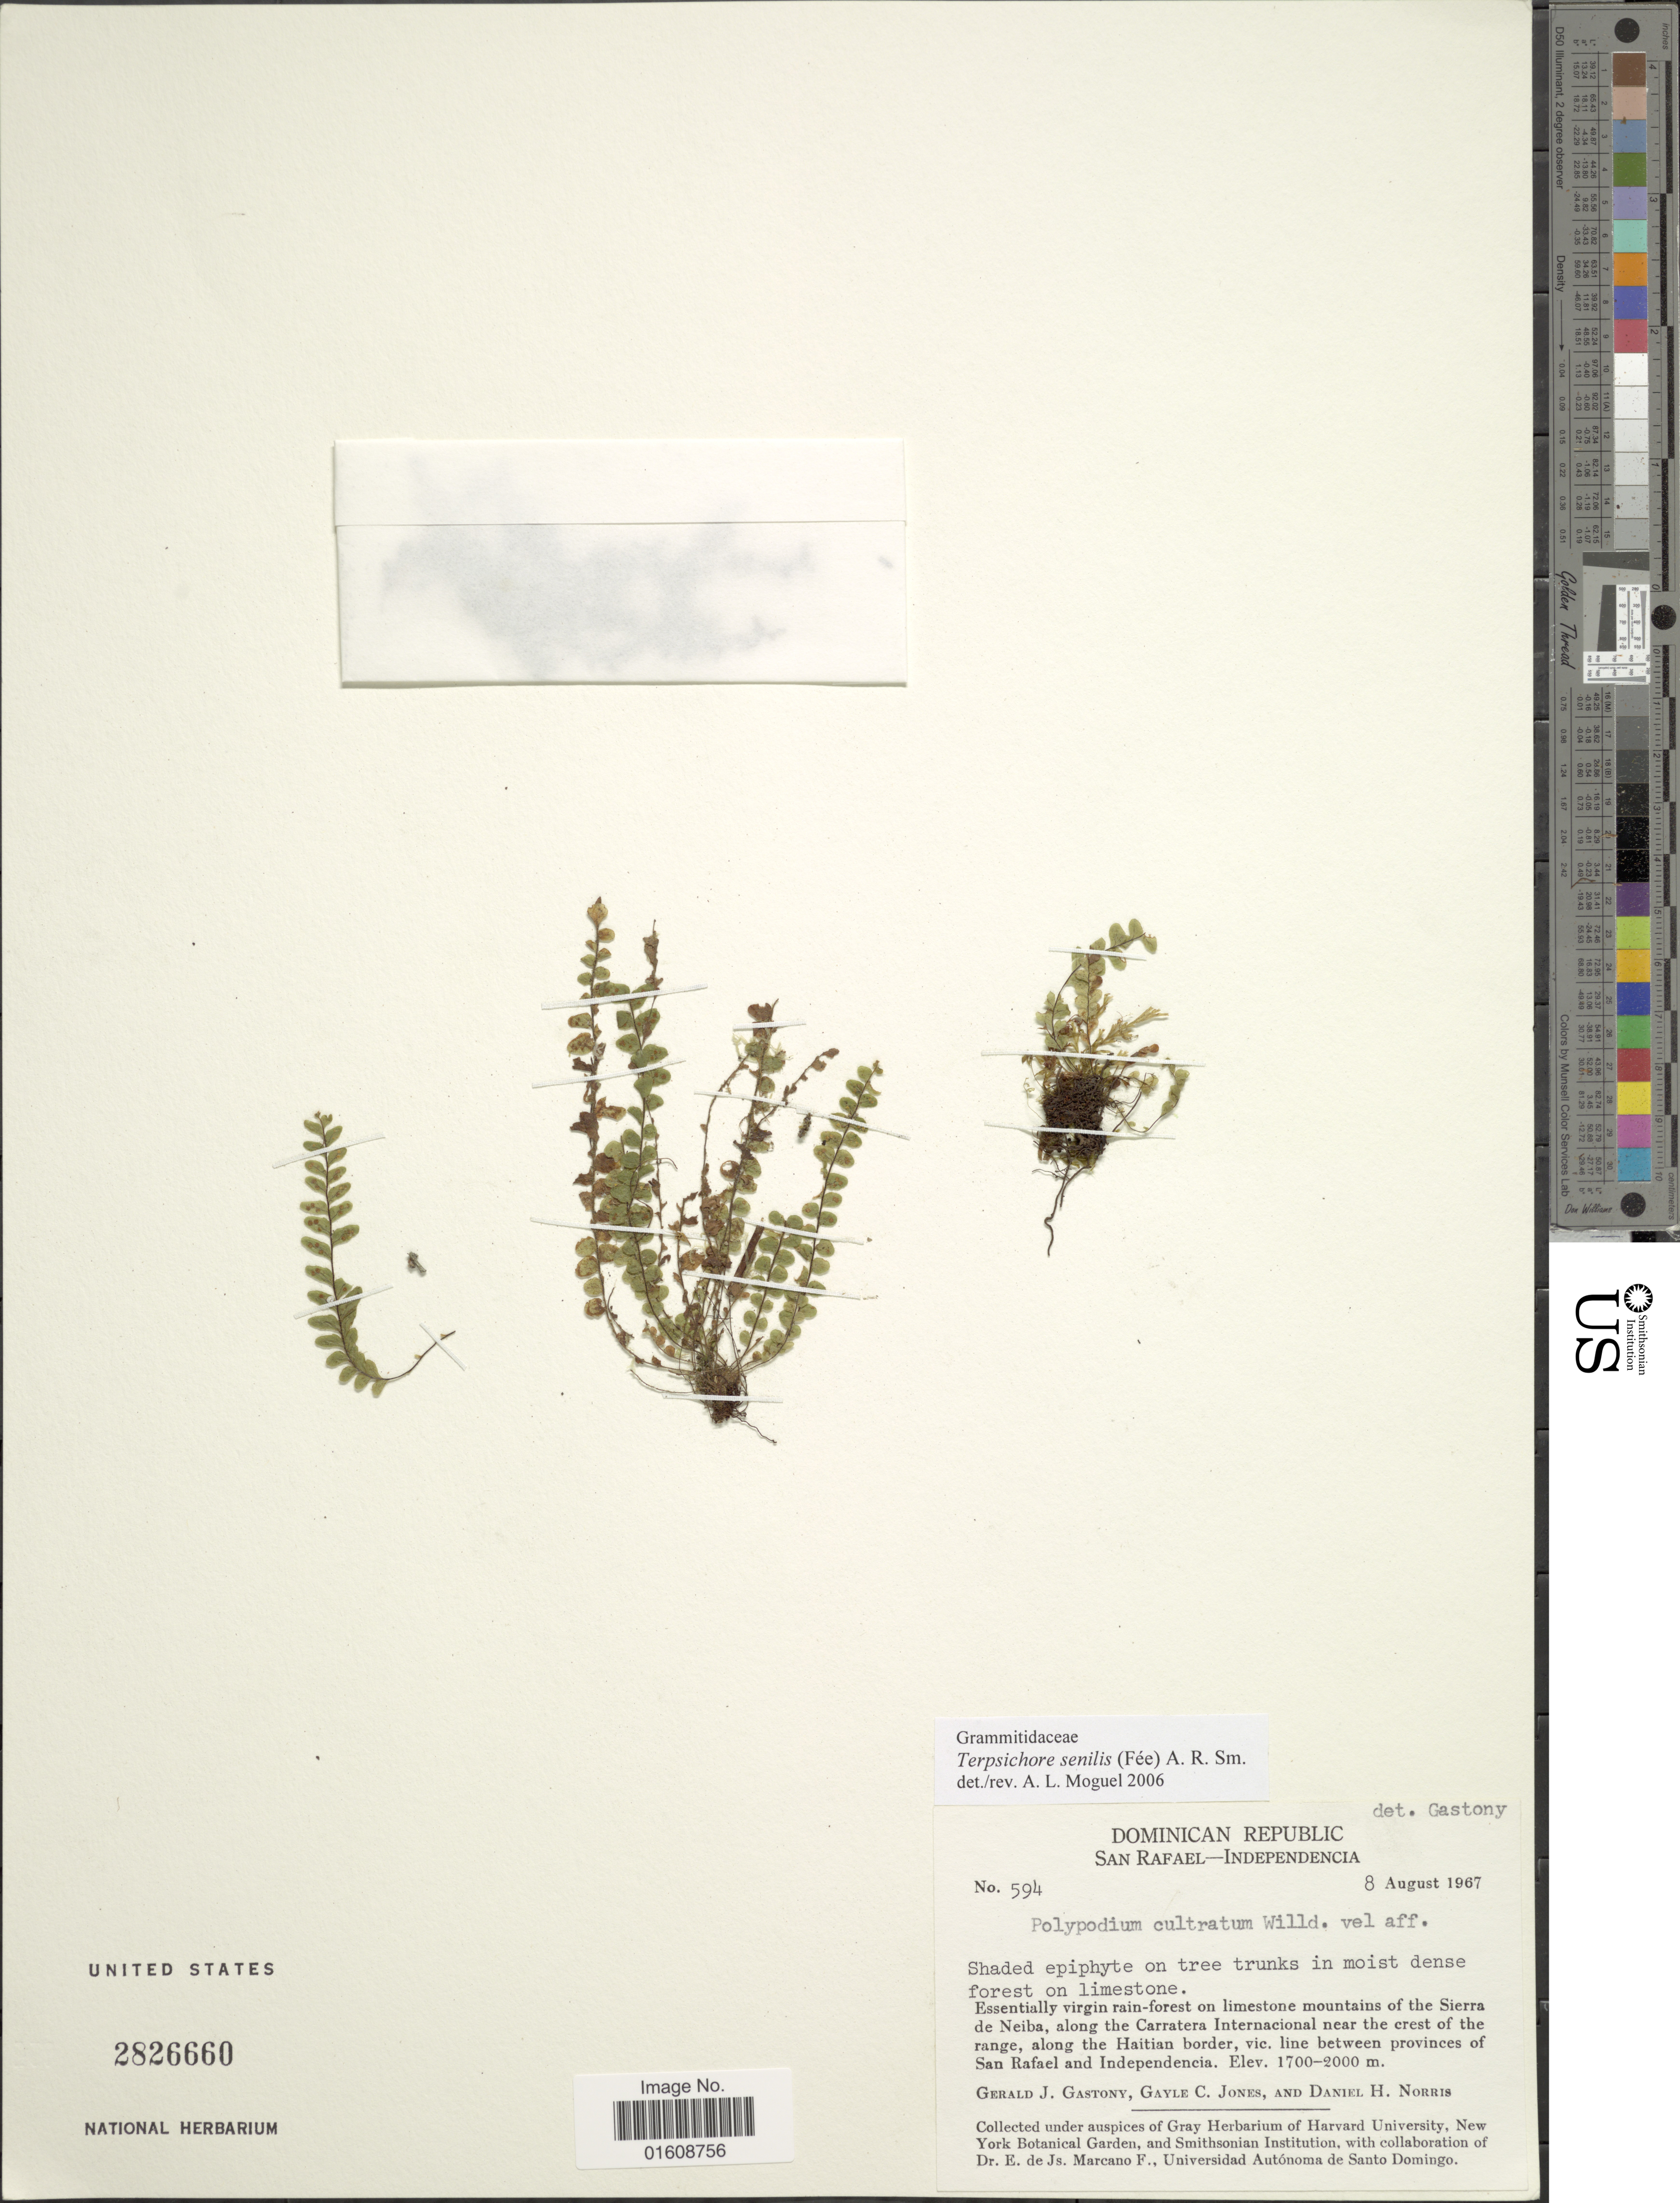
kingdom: Plantae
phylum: Tracheophyta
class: Polypodiopsida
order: Polypodiales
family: Polypodiaceae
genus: Alansmia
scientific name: Alansmia senilis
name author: (Fée) Moguel & M. Kessler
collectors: G. Gastony, G. C. Jones & D. H. Norris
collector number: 594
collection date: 1967-08-08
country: Dominican Republic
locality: San Rafael - Independencia. Essentially virgin rain-forest on limestone mountains of the Sierra de Neiba, along the Carratera Internacional near the crest of the range, along the Haitian border, vic. line between provinces of San Rafael and Independencia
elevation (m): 1700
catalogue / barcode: US 2826660